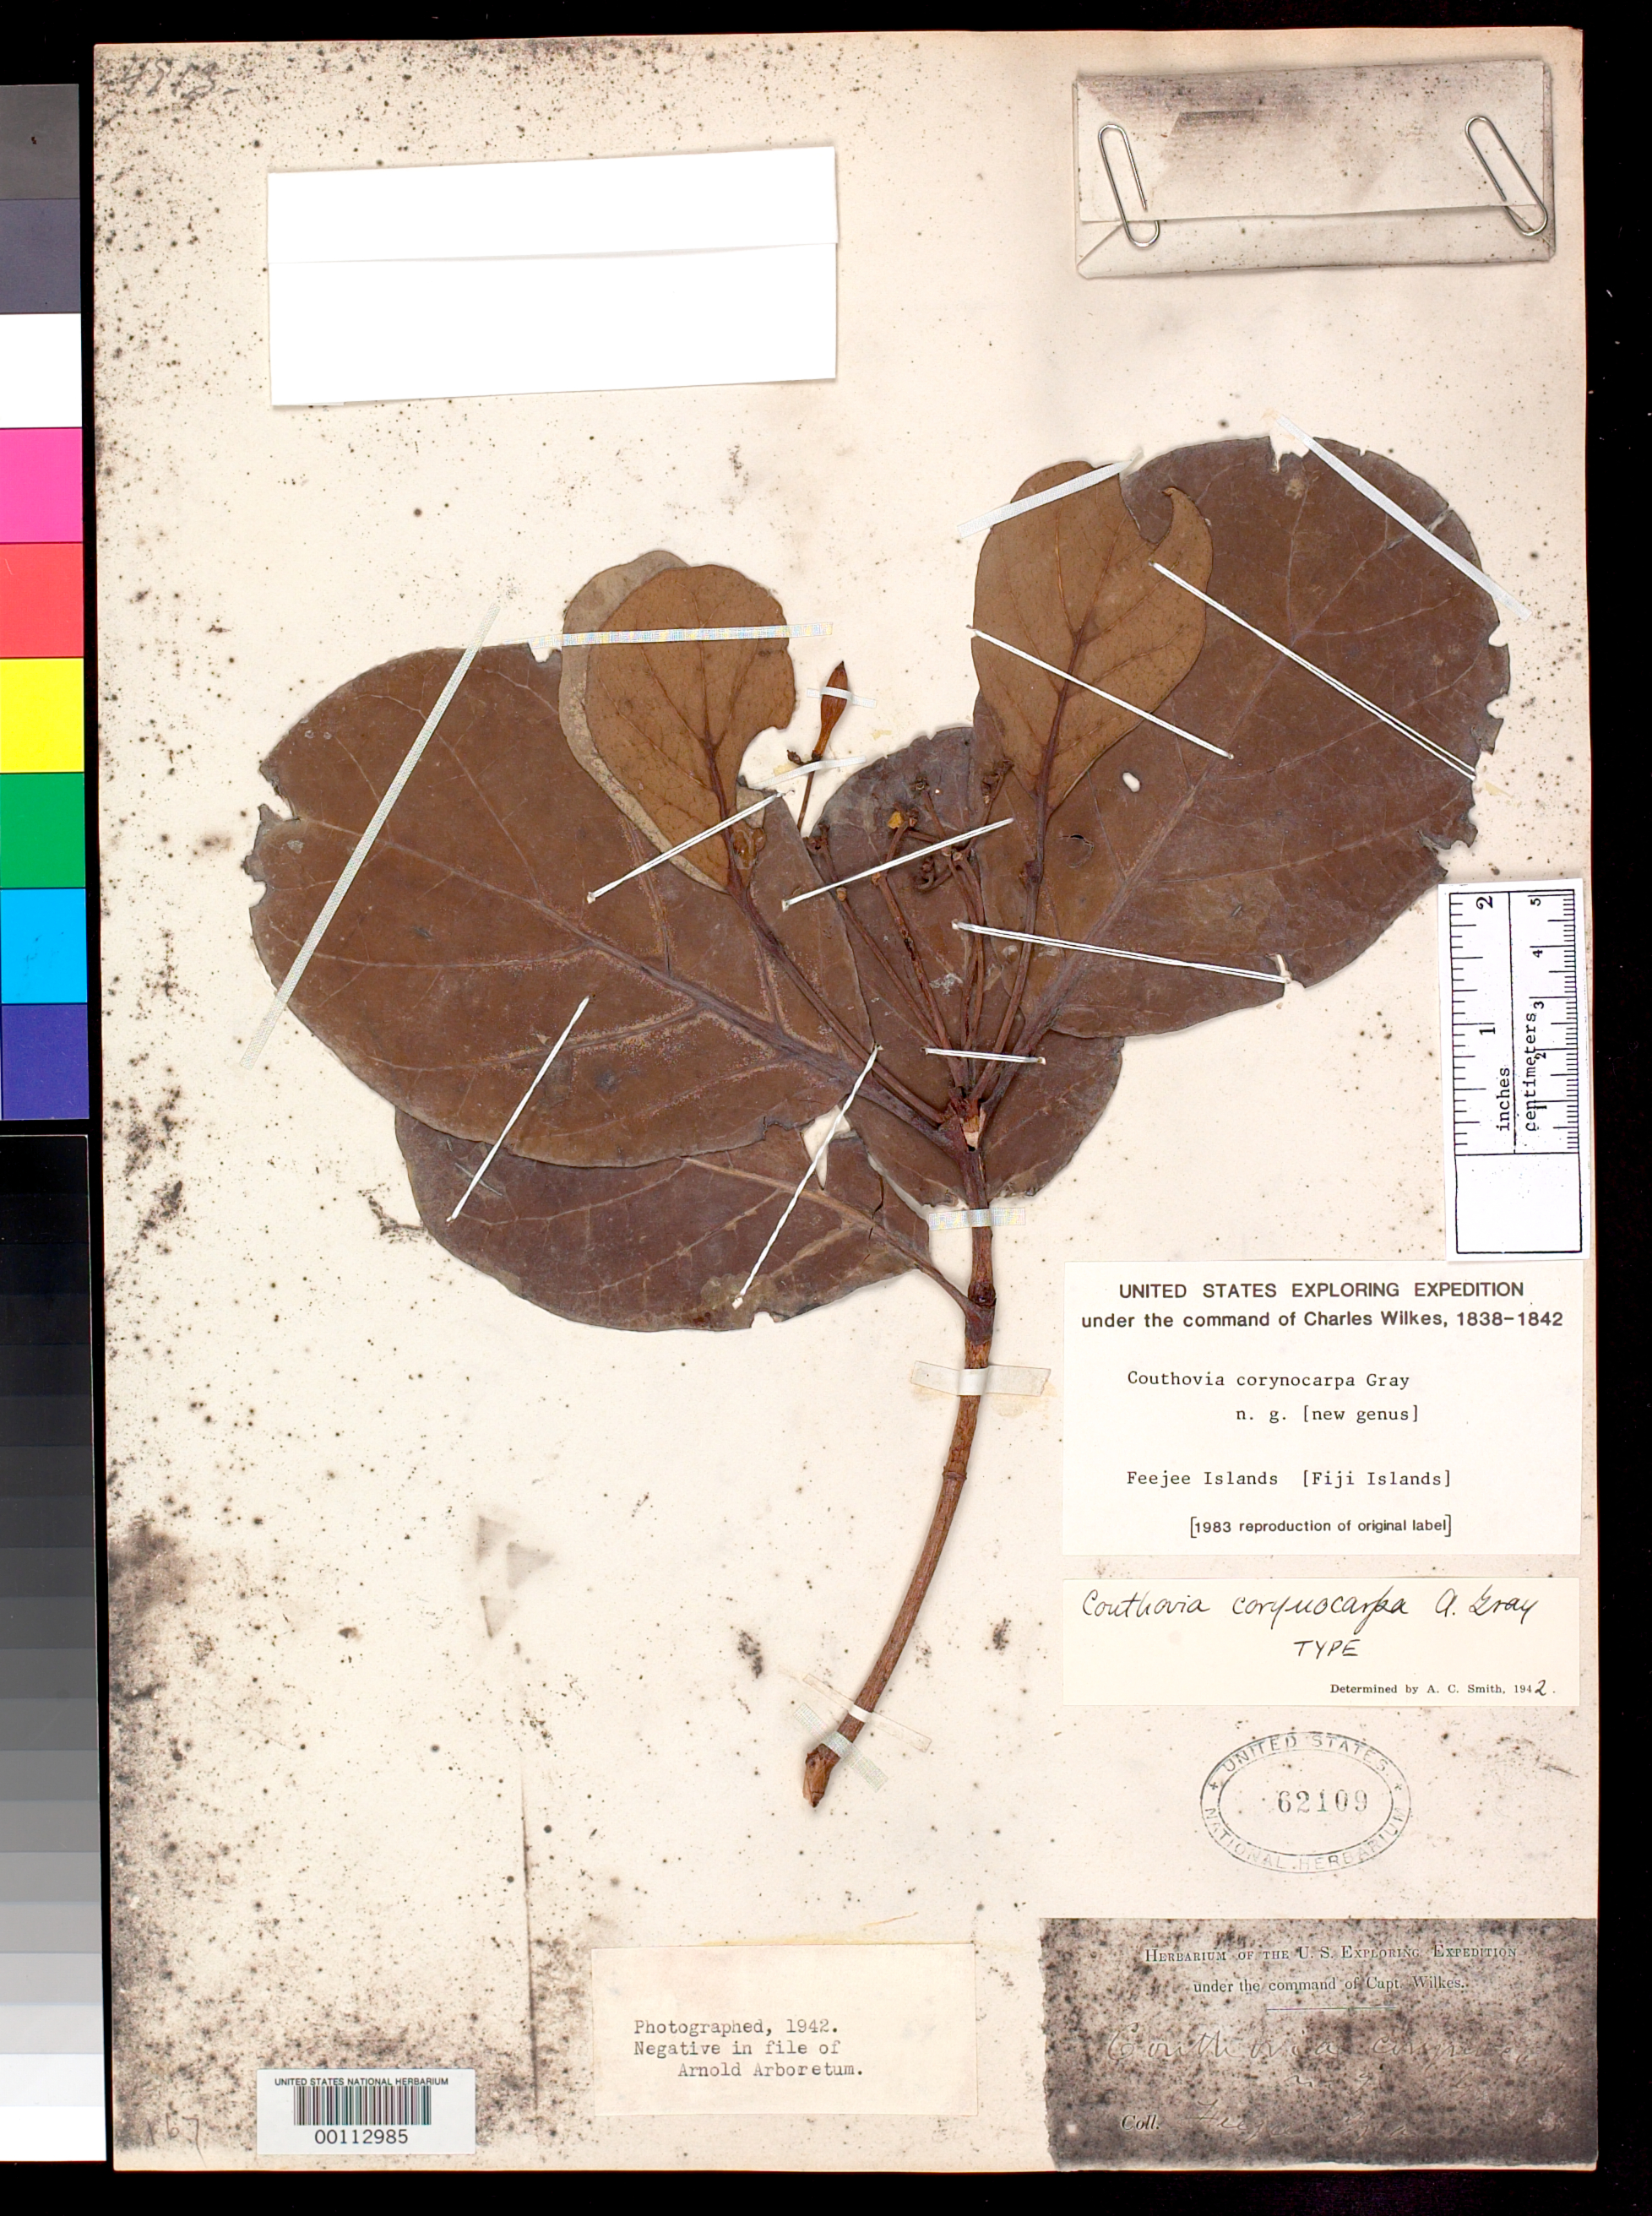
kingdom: Plantae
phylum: Tracheophyta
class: Magnoliopsida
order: Gentianales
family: Loganiaceae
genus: Couthovia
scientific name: Couthovia corynocarpa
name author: A. Gray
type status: Holotype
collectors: Wilkes Explor. Exped.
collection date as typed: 1838 to -- --- 1842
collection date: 1838/1842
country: Fiji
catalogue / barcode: US 62109